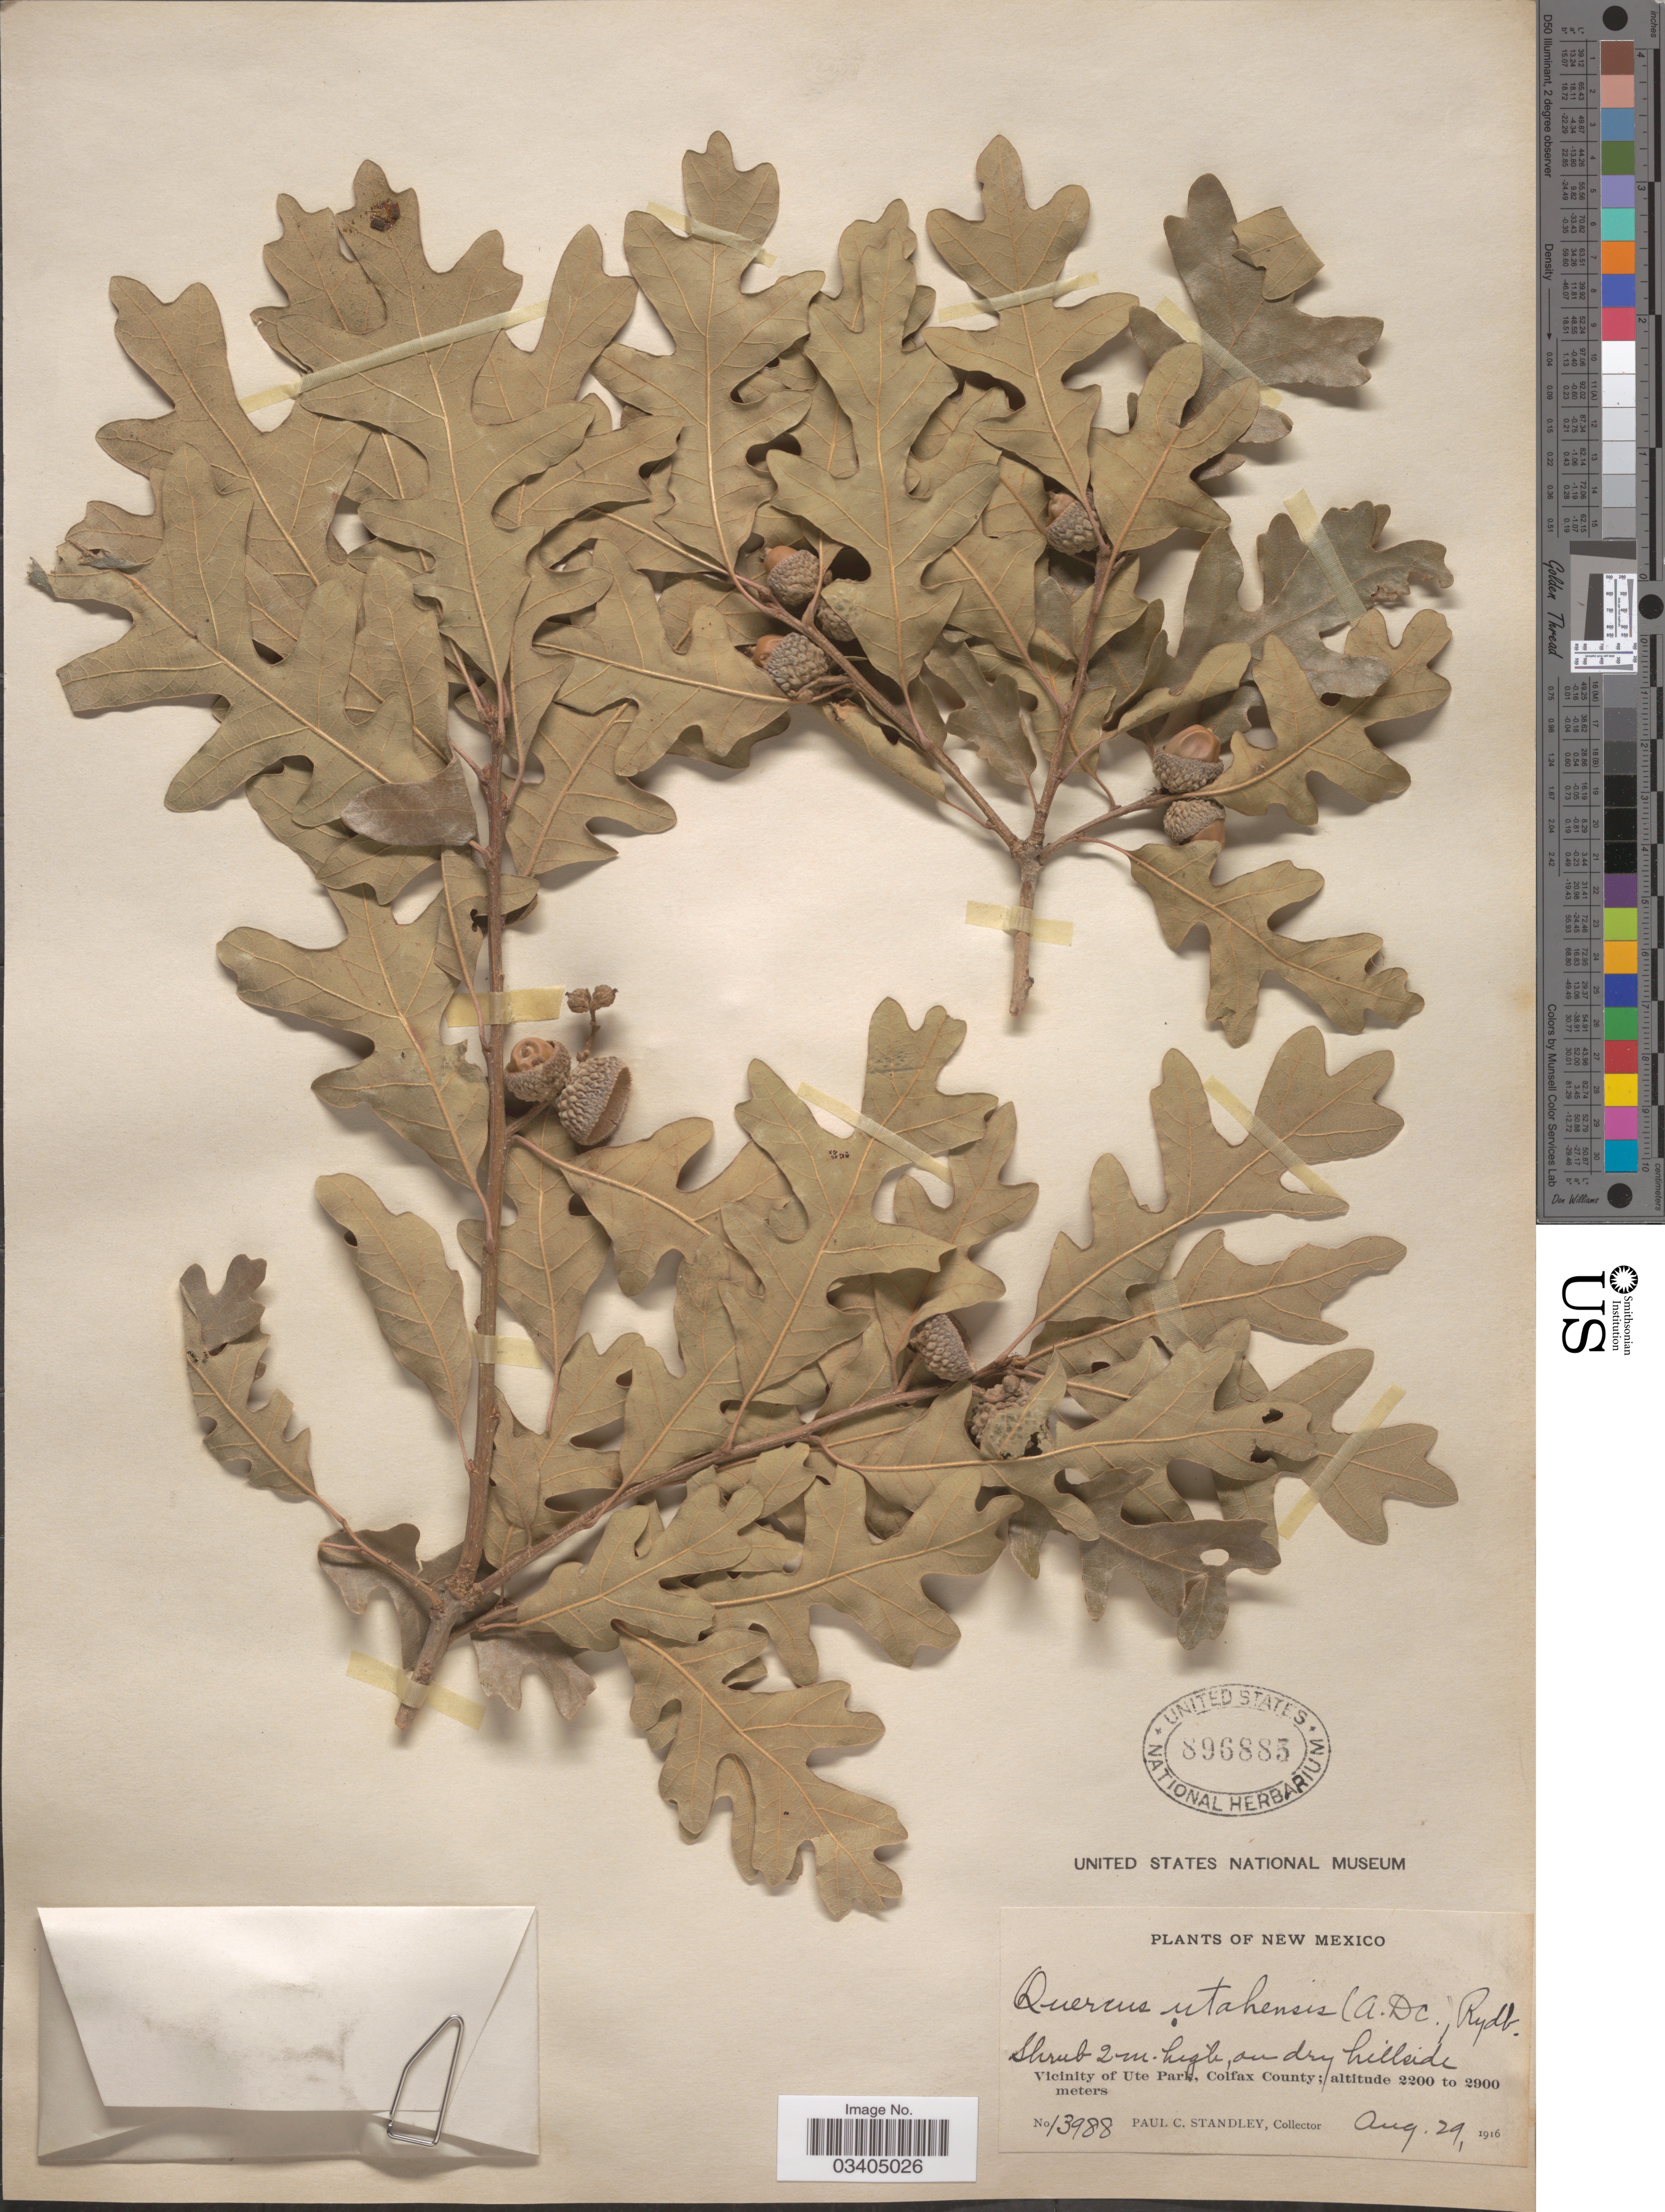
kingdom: Plantae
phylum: Tracheophyta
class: Magnoliopsida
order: Fagales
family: Fagaceae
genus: Quercus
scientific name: Quercus gambelii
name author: Nutt.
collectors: P. C. Standley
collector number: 13988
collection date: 1916-08-29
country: United States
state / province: New Mexico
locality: Vicinity of Ute Park, Colfax County.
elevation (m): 2200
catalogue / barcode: US 896885